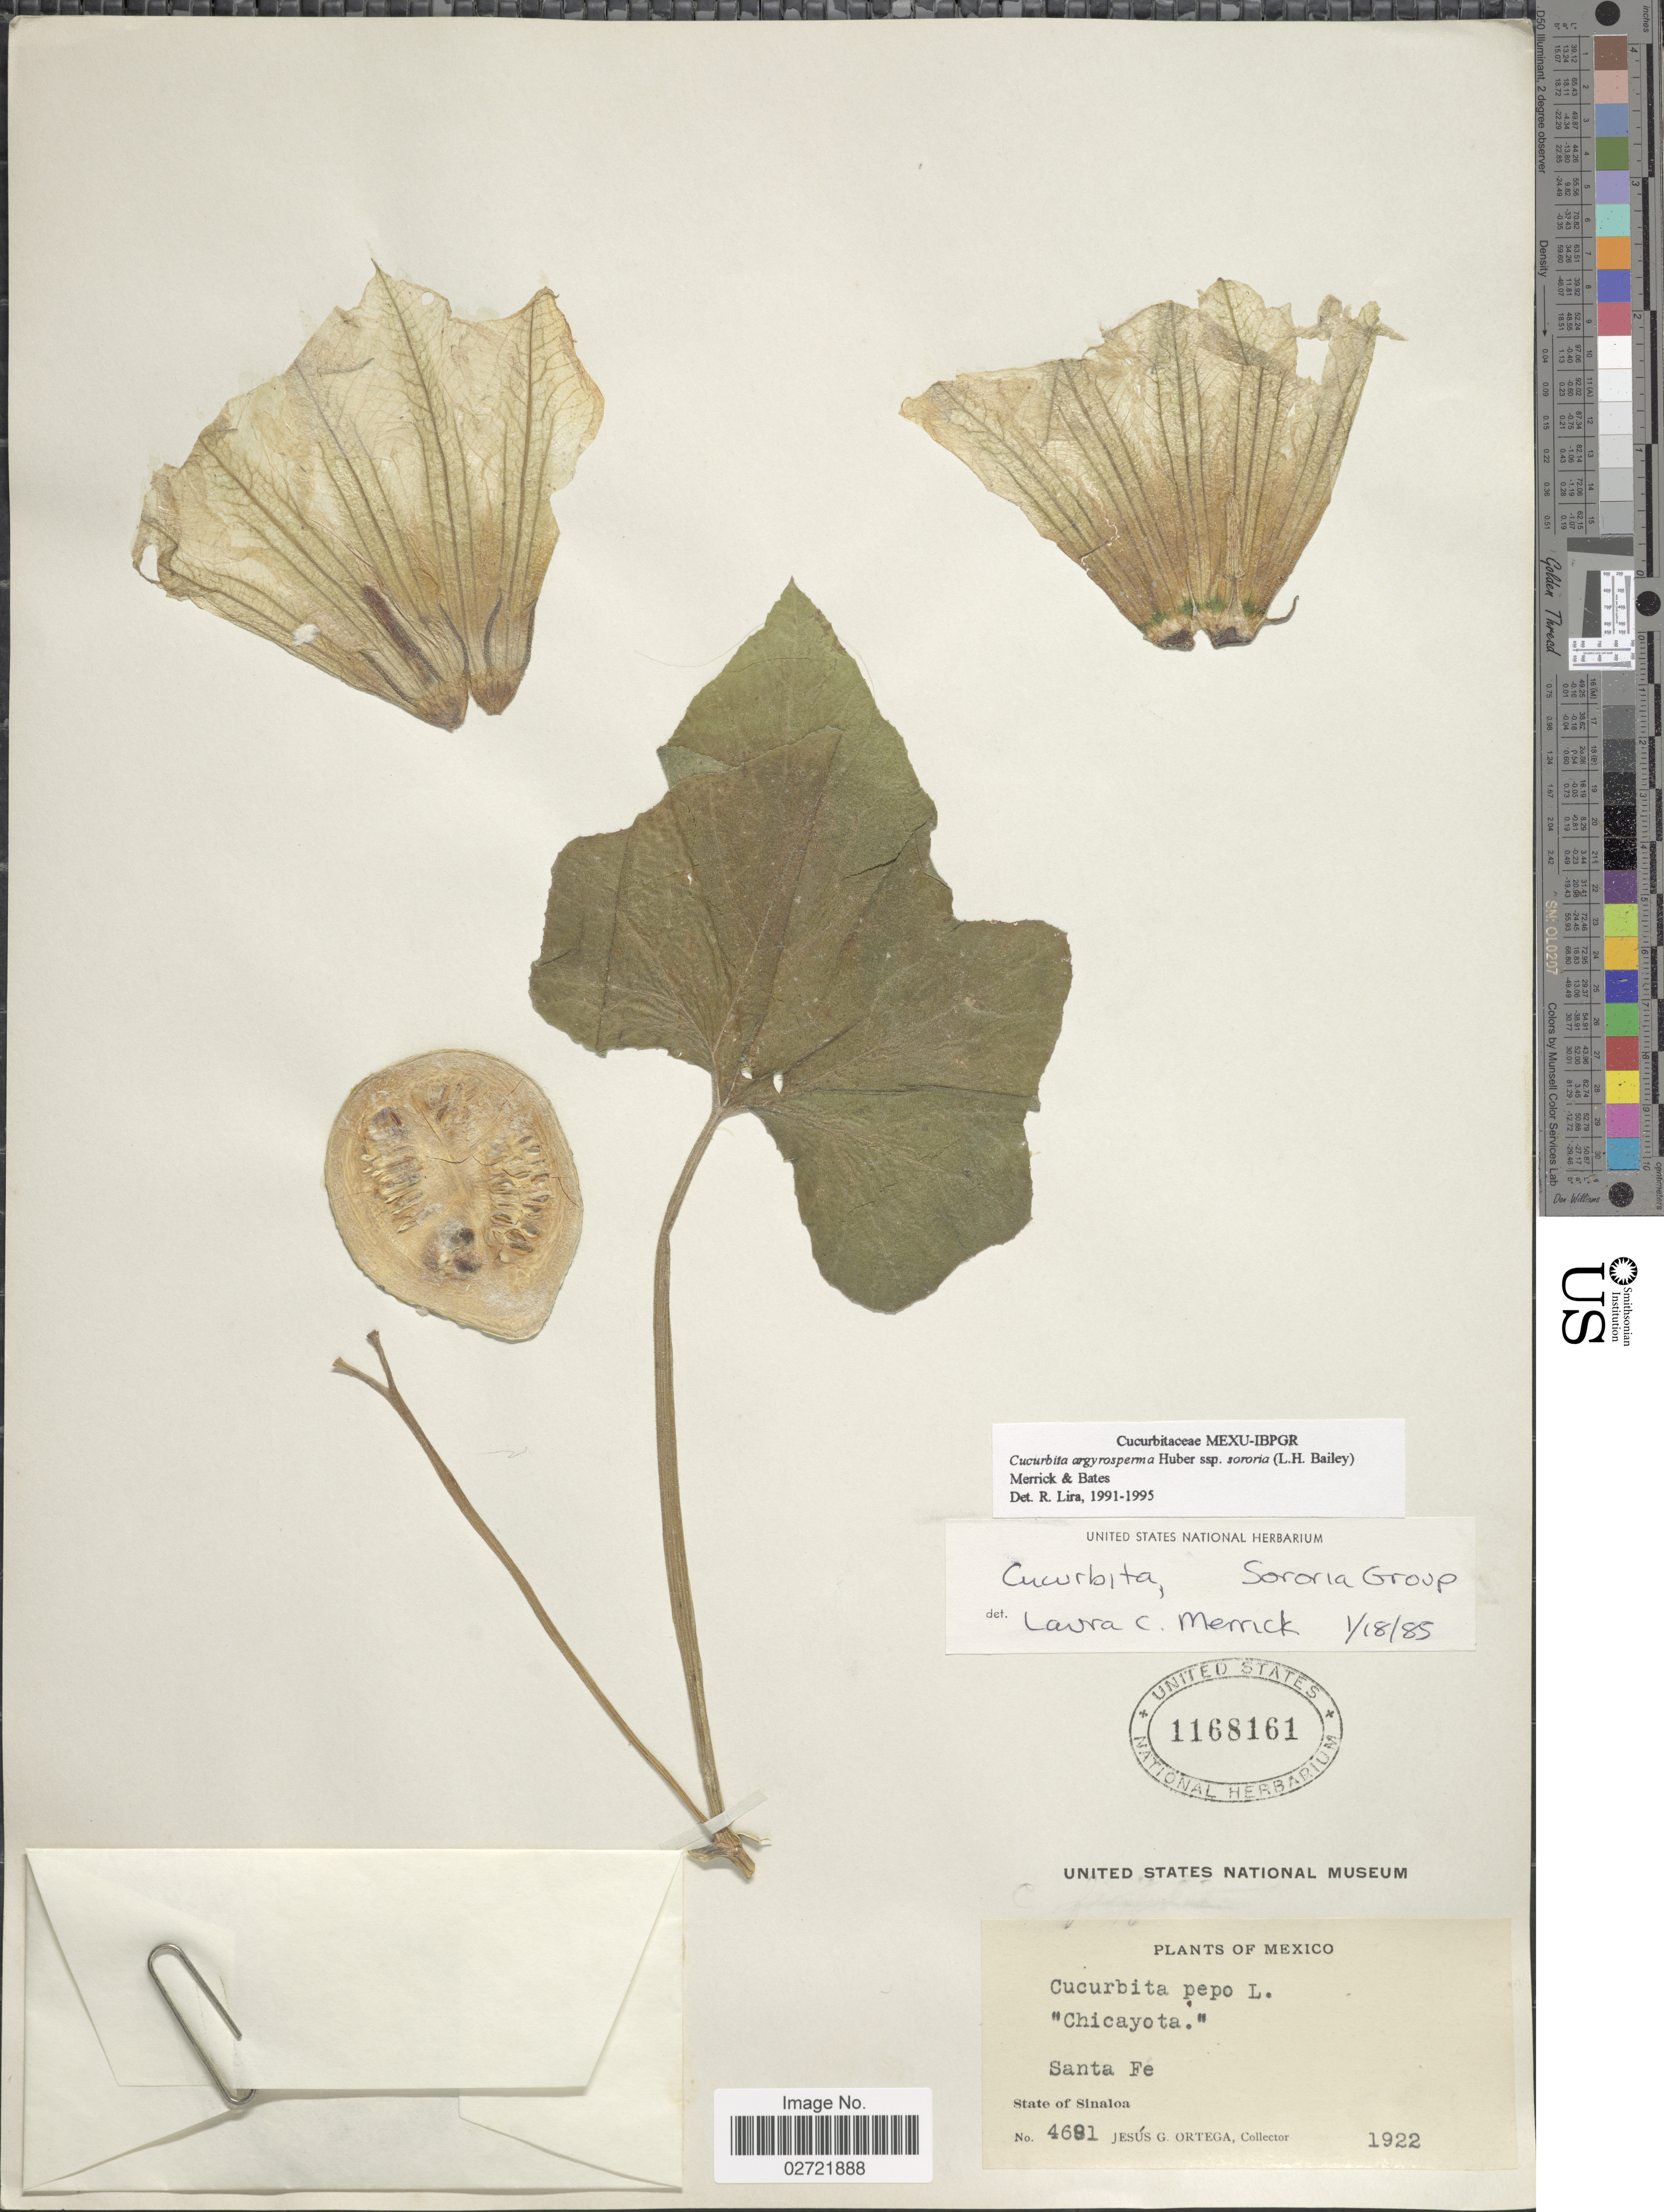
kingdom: Plantae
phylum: Tracheophyta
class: Magnoliopsida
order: Cucurbitales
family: Cucurbitaceae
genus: Cucurbita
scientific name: Cucurbita argyrosperma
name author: K. Koch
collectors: J. Ortega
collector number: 4691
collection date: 1922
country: Mexico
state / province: Sinaloa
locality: Santa Fe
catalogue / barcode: US 1168161